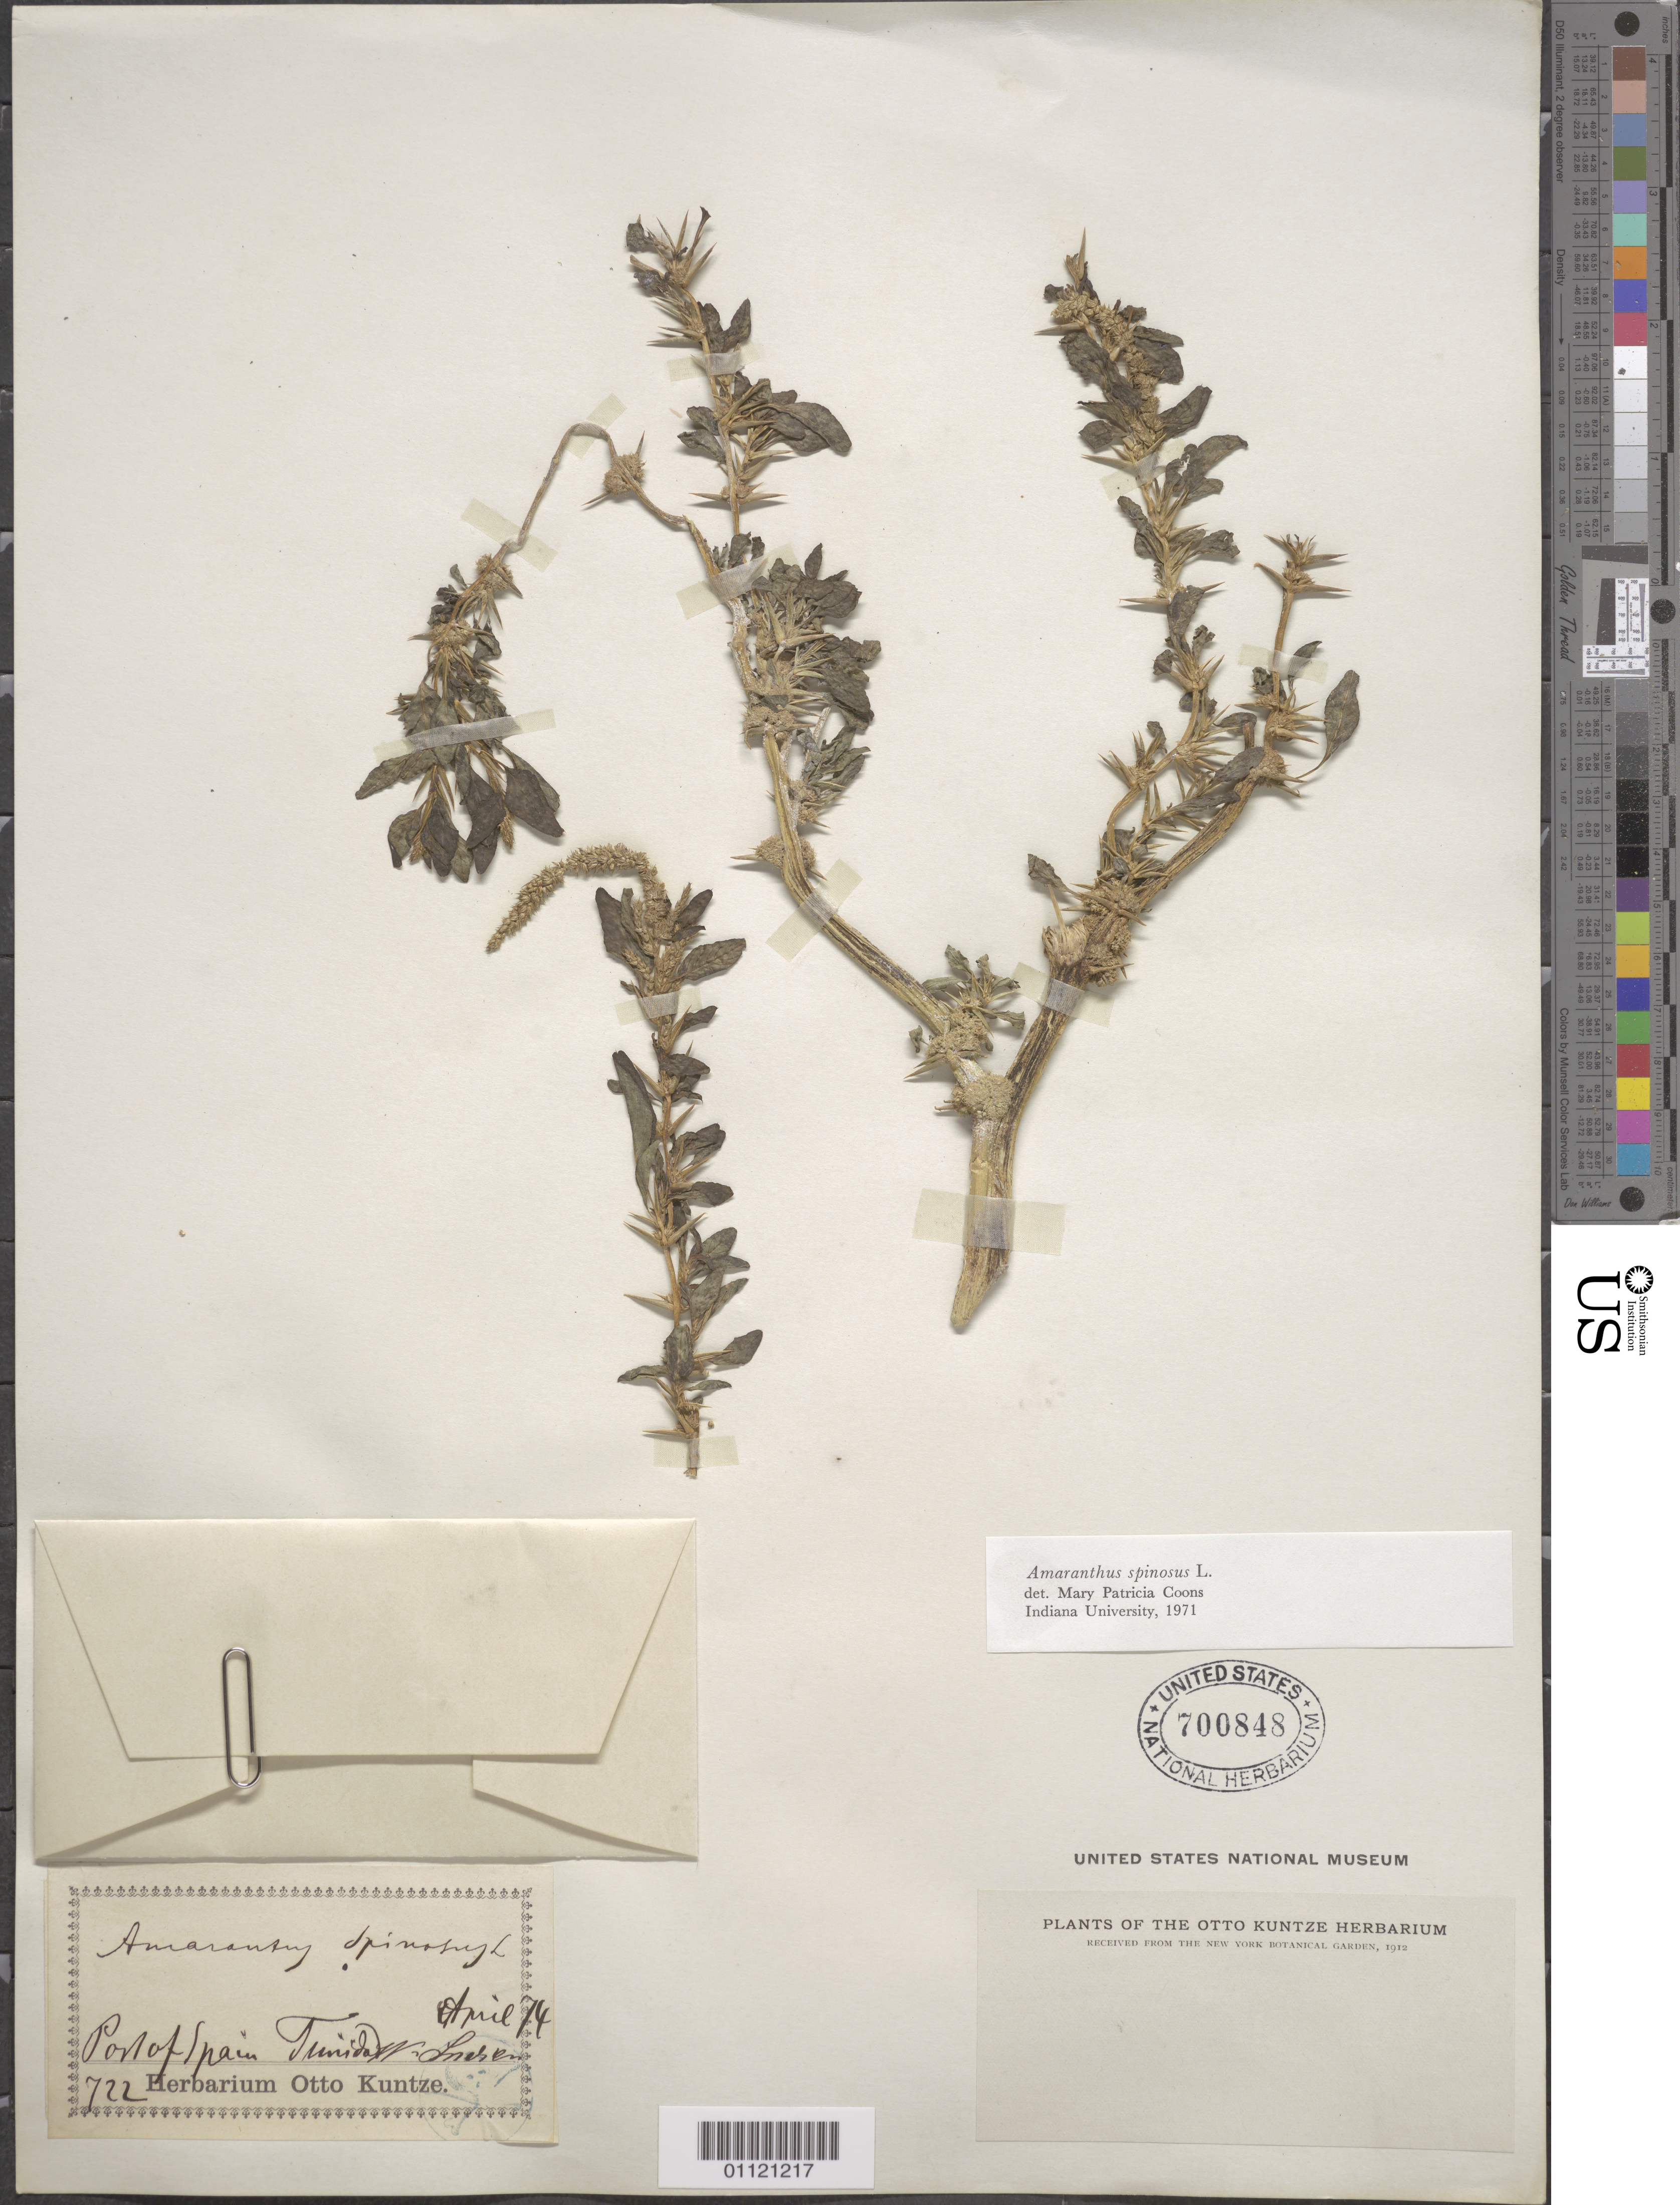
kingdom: Plantae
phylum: Tracheophyta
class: Magnoliopsida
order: Caryophyllales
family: Amaranthaceae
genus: Amaranthus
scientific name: Amaranthus spinosus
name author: L.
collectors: ex Herb. O. Kuntze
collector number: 722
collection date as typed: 01 Apr 1874 to 30 Apr 1874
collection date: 1874-04-01/1874-04-30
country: Trinidad and Tobago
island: Trinidad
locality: Port of Spain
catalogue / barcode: US 700848